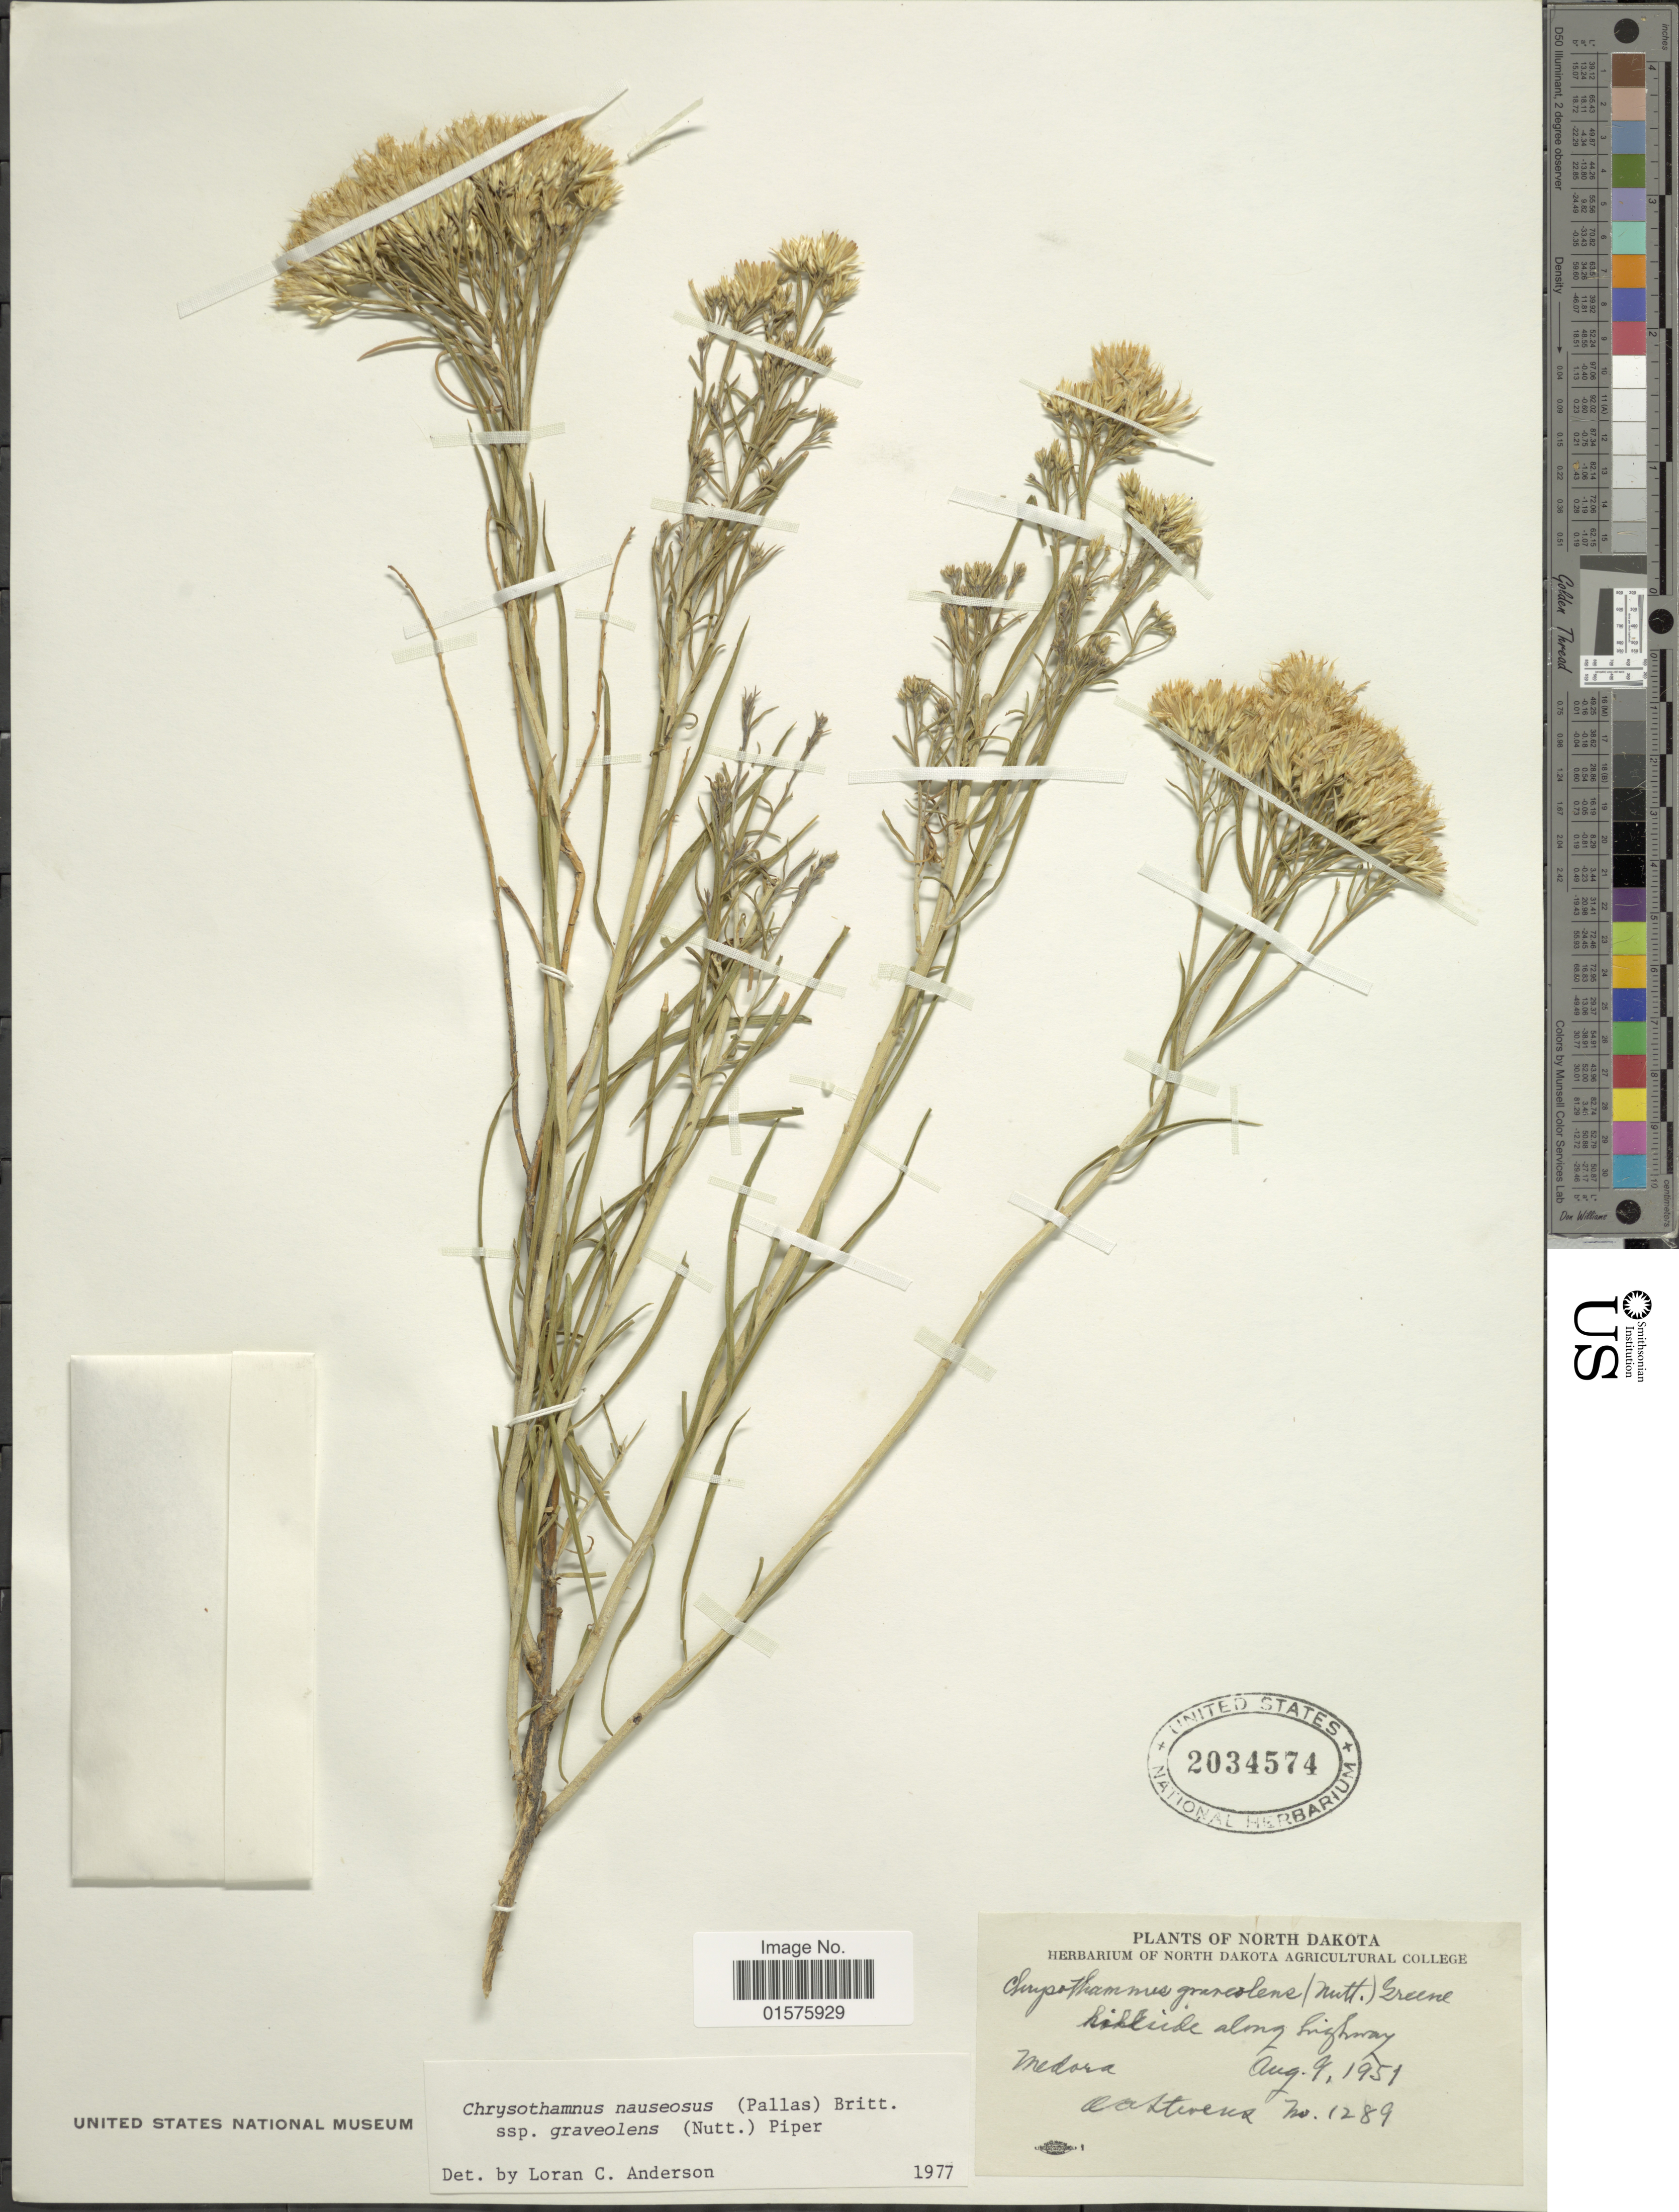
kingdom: Plantae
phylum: Tracheophyta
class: Magnoliopsida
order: Asterales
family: Asteraceae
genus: Ericameria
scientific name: Ericameria nauseosa var. graveolens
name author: (Nutt.) Reveal & Schuyler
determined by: Urbatsch, Lowell E., Curator (LSU), Louisiana State University (UNITED STATES)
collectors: -- Stevens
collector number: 1289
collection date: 1951-08-09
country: United States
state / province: North Dakota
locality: Medora.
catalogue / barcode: US 2034574